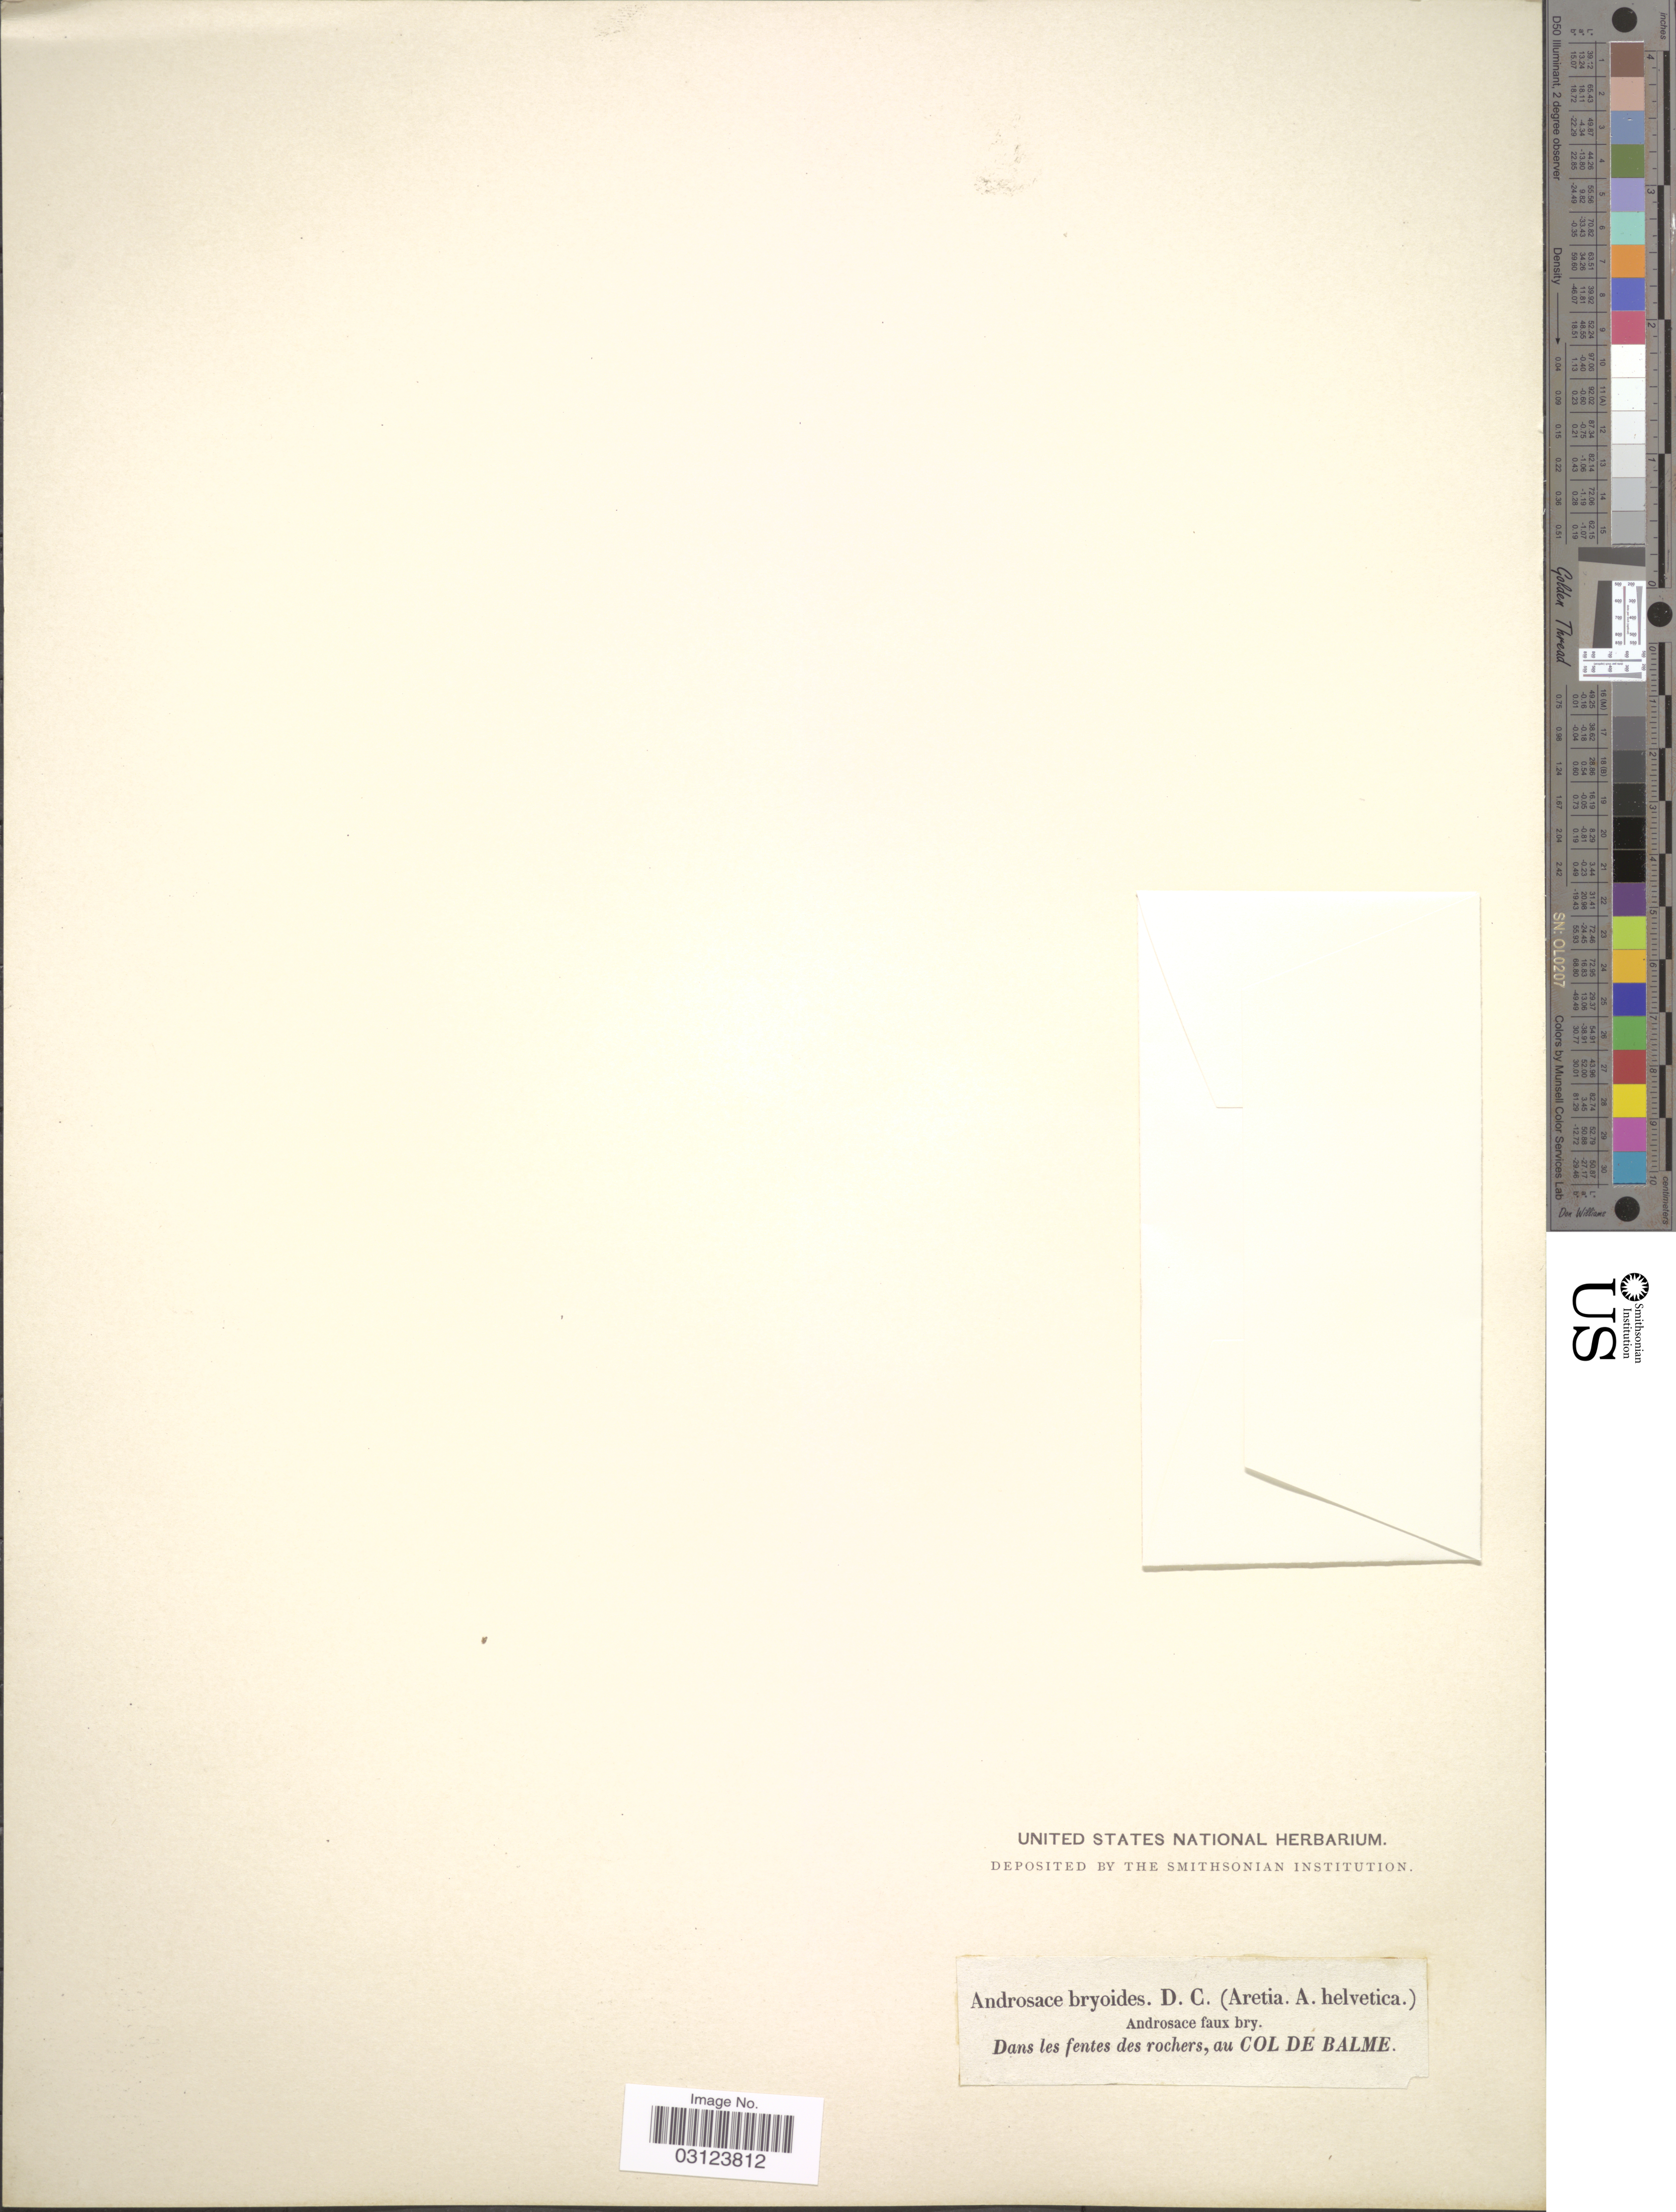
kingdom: Plantae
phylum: Tracheophyta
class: Magnoliopsida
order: Ericales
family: Primulaceae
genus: Androsace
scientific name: Androsace bryoides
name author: DC.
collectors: ex herb. United States National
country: Switzerland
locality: Dans les fentes des rochers, au Col de Balme.